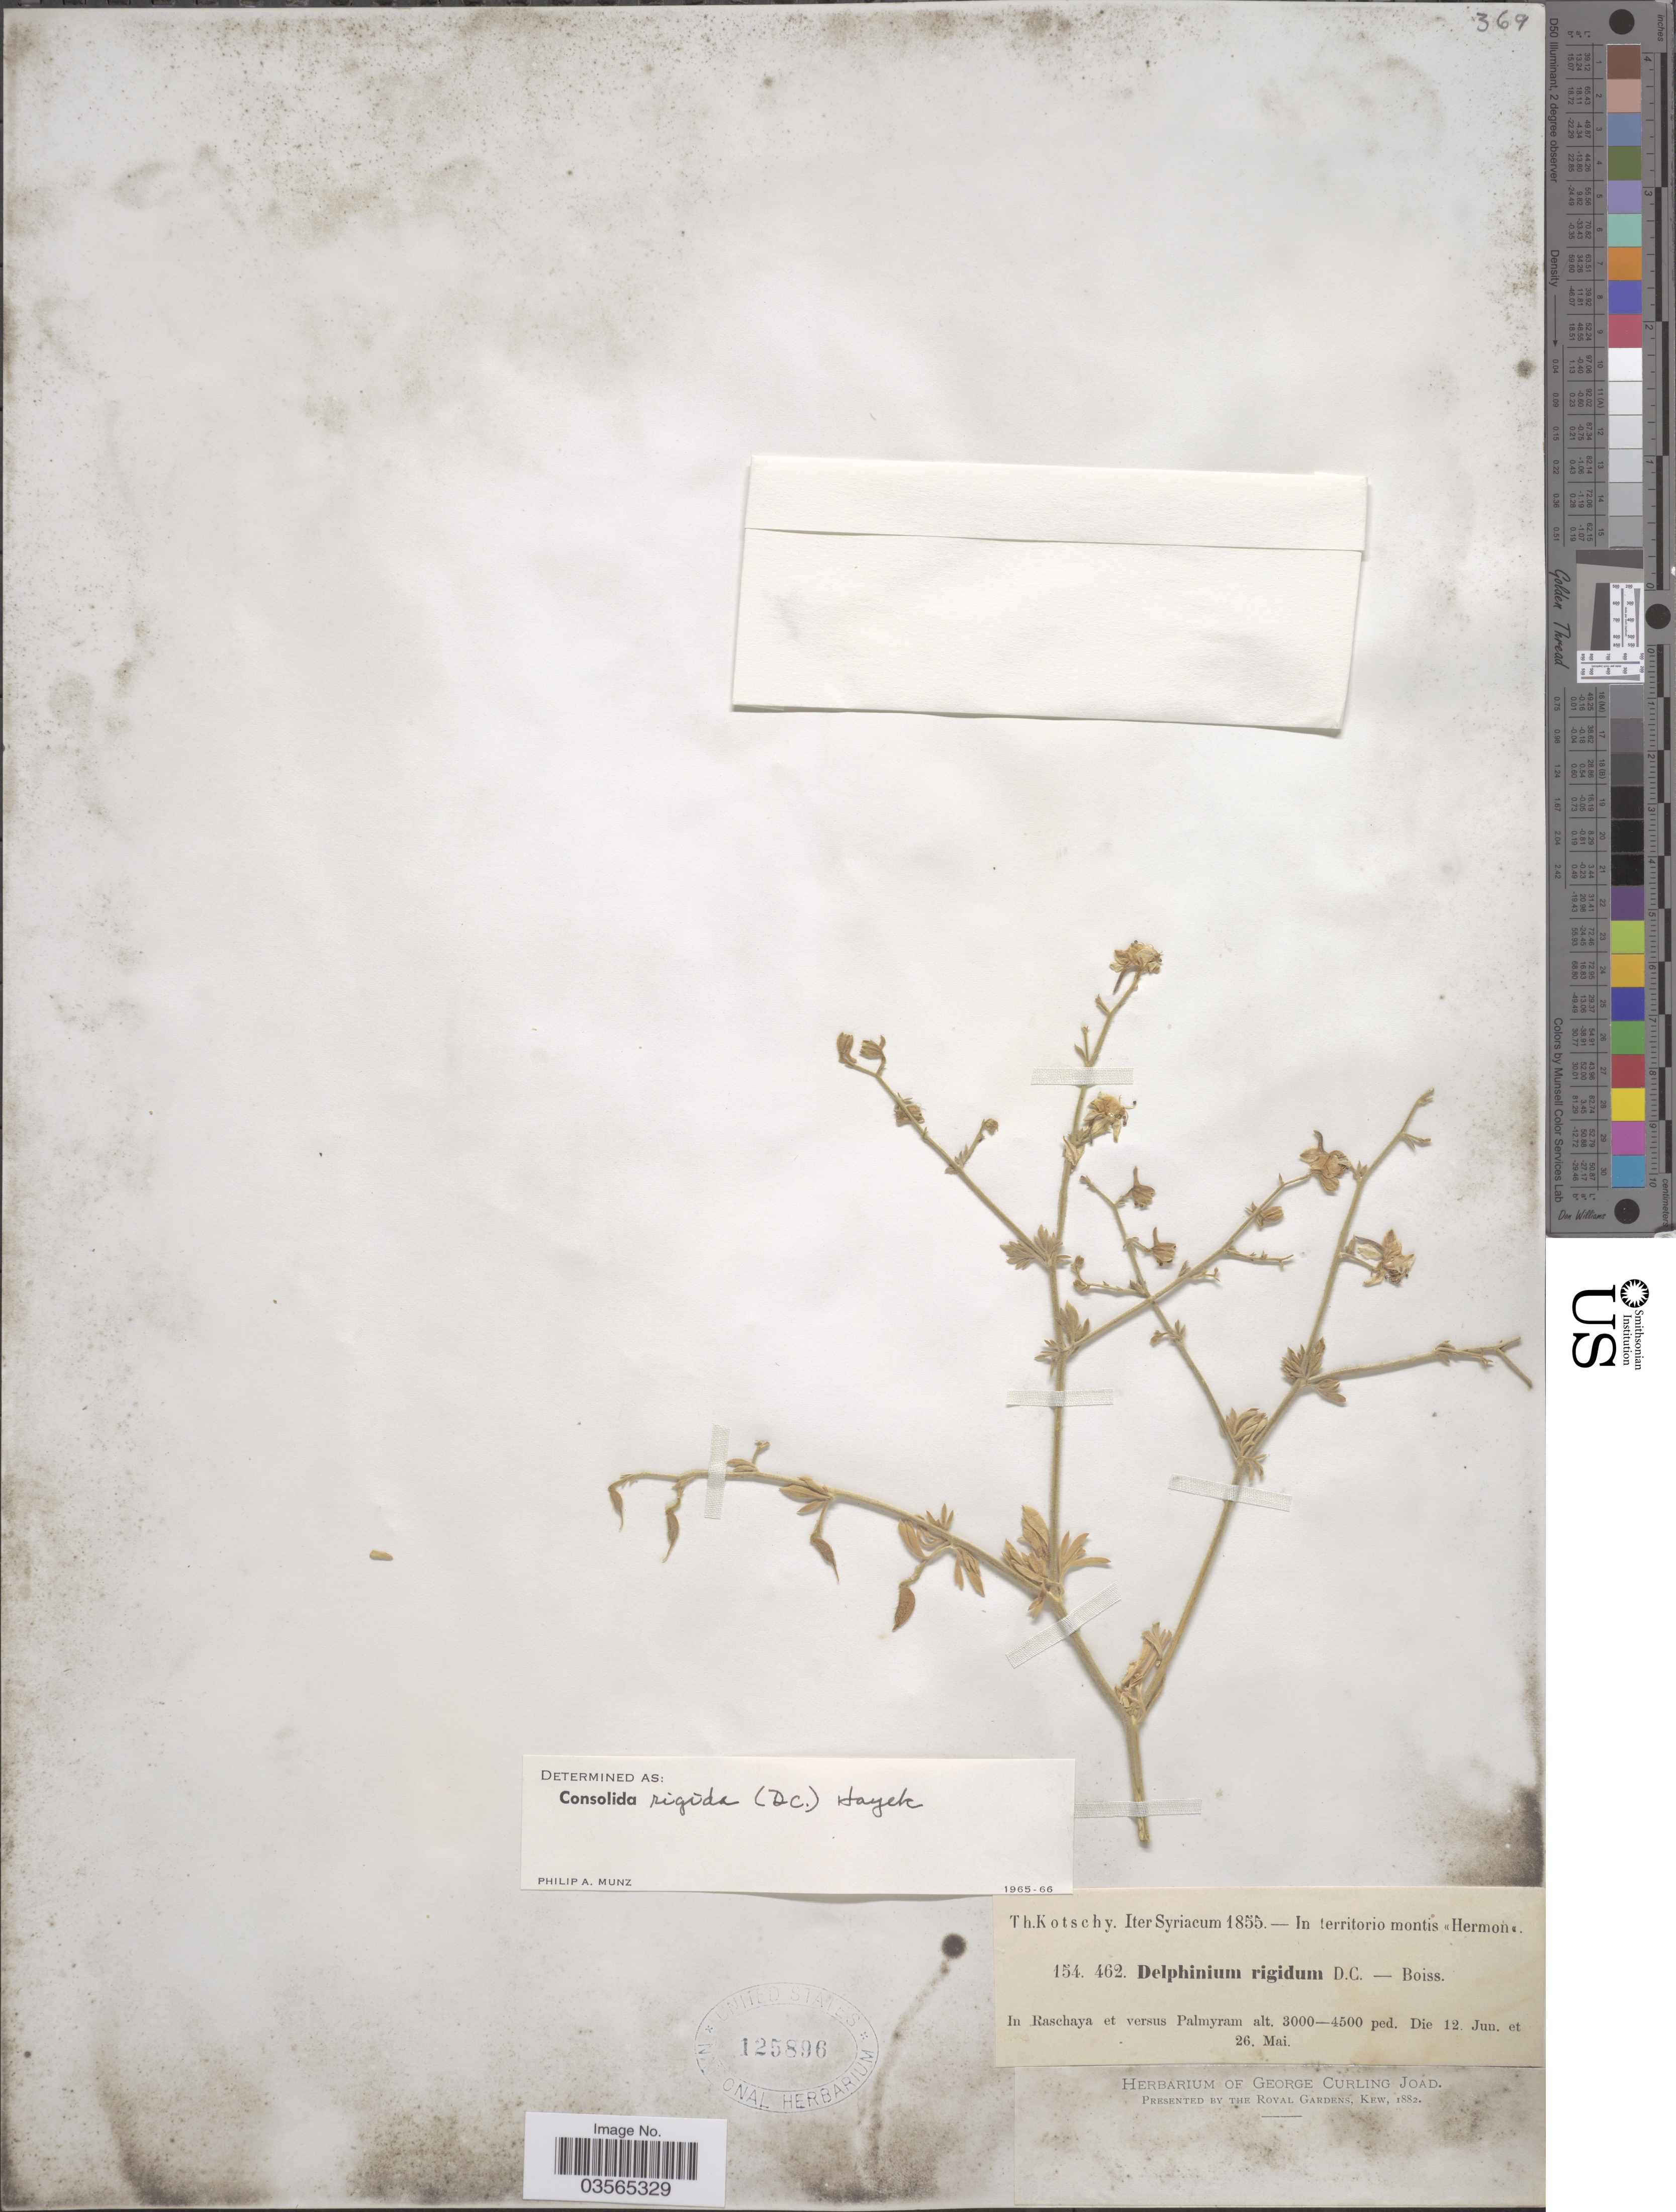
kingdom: Plantae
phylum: Tracheophyta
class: Magnoliopsida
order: Ranunculales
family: Ranunculaceae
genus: Delphinium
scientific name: Delphinium incanum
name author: E.D. Clarke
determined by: Strong, Mark T., (BOT), Smithsonian Institution - National Museum of Natural History (UNITED STATES)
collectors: K. G. Kotschy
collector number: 154/462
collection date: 1855-05-26/1855-06-12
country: Syria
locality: In territorio montis «Hermon«. In Raschaya et versus Palmyram.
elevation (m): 914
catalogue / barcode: US 125896